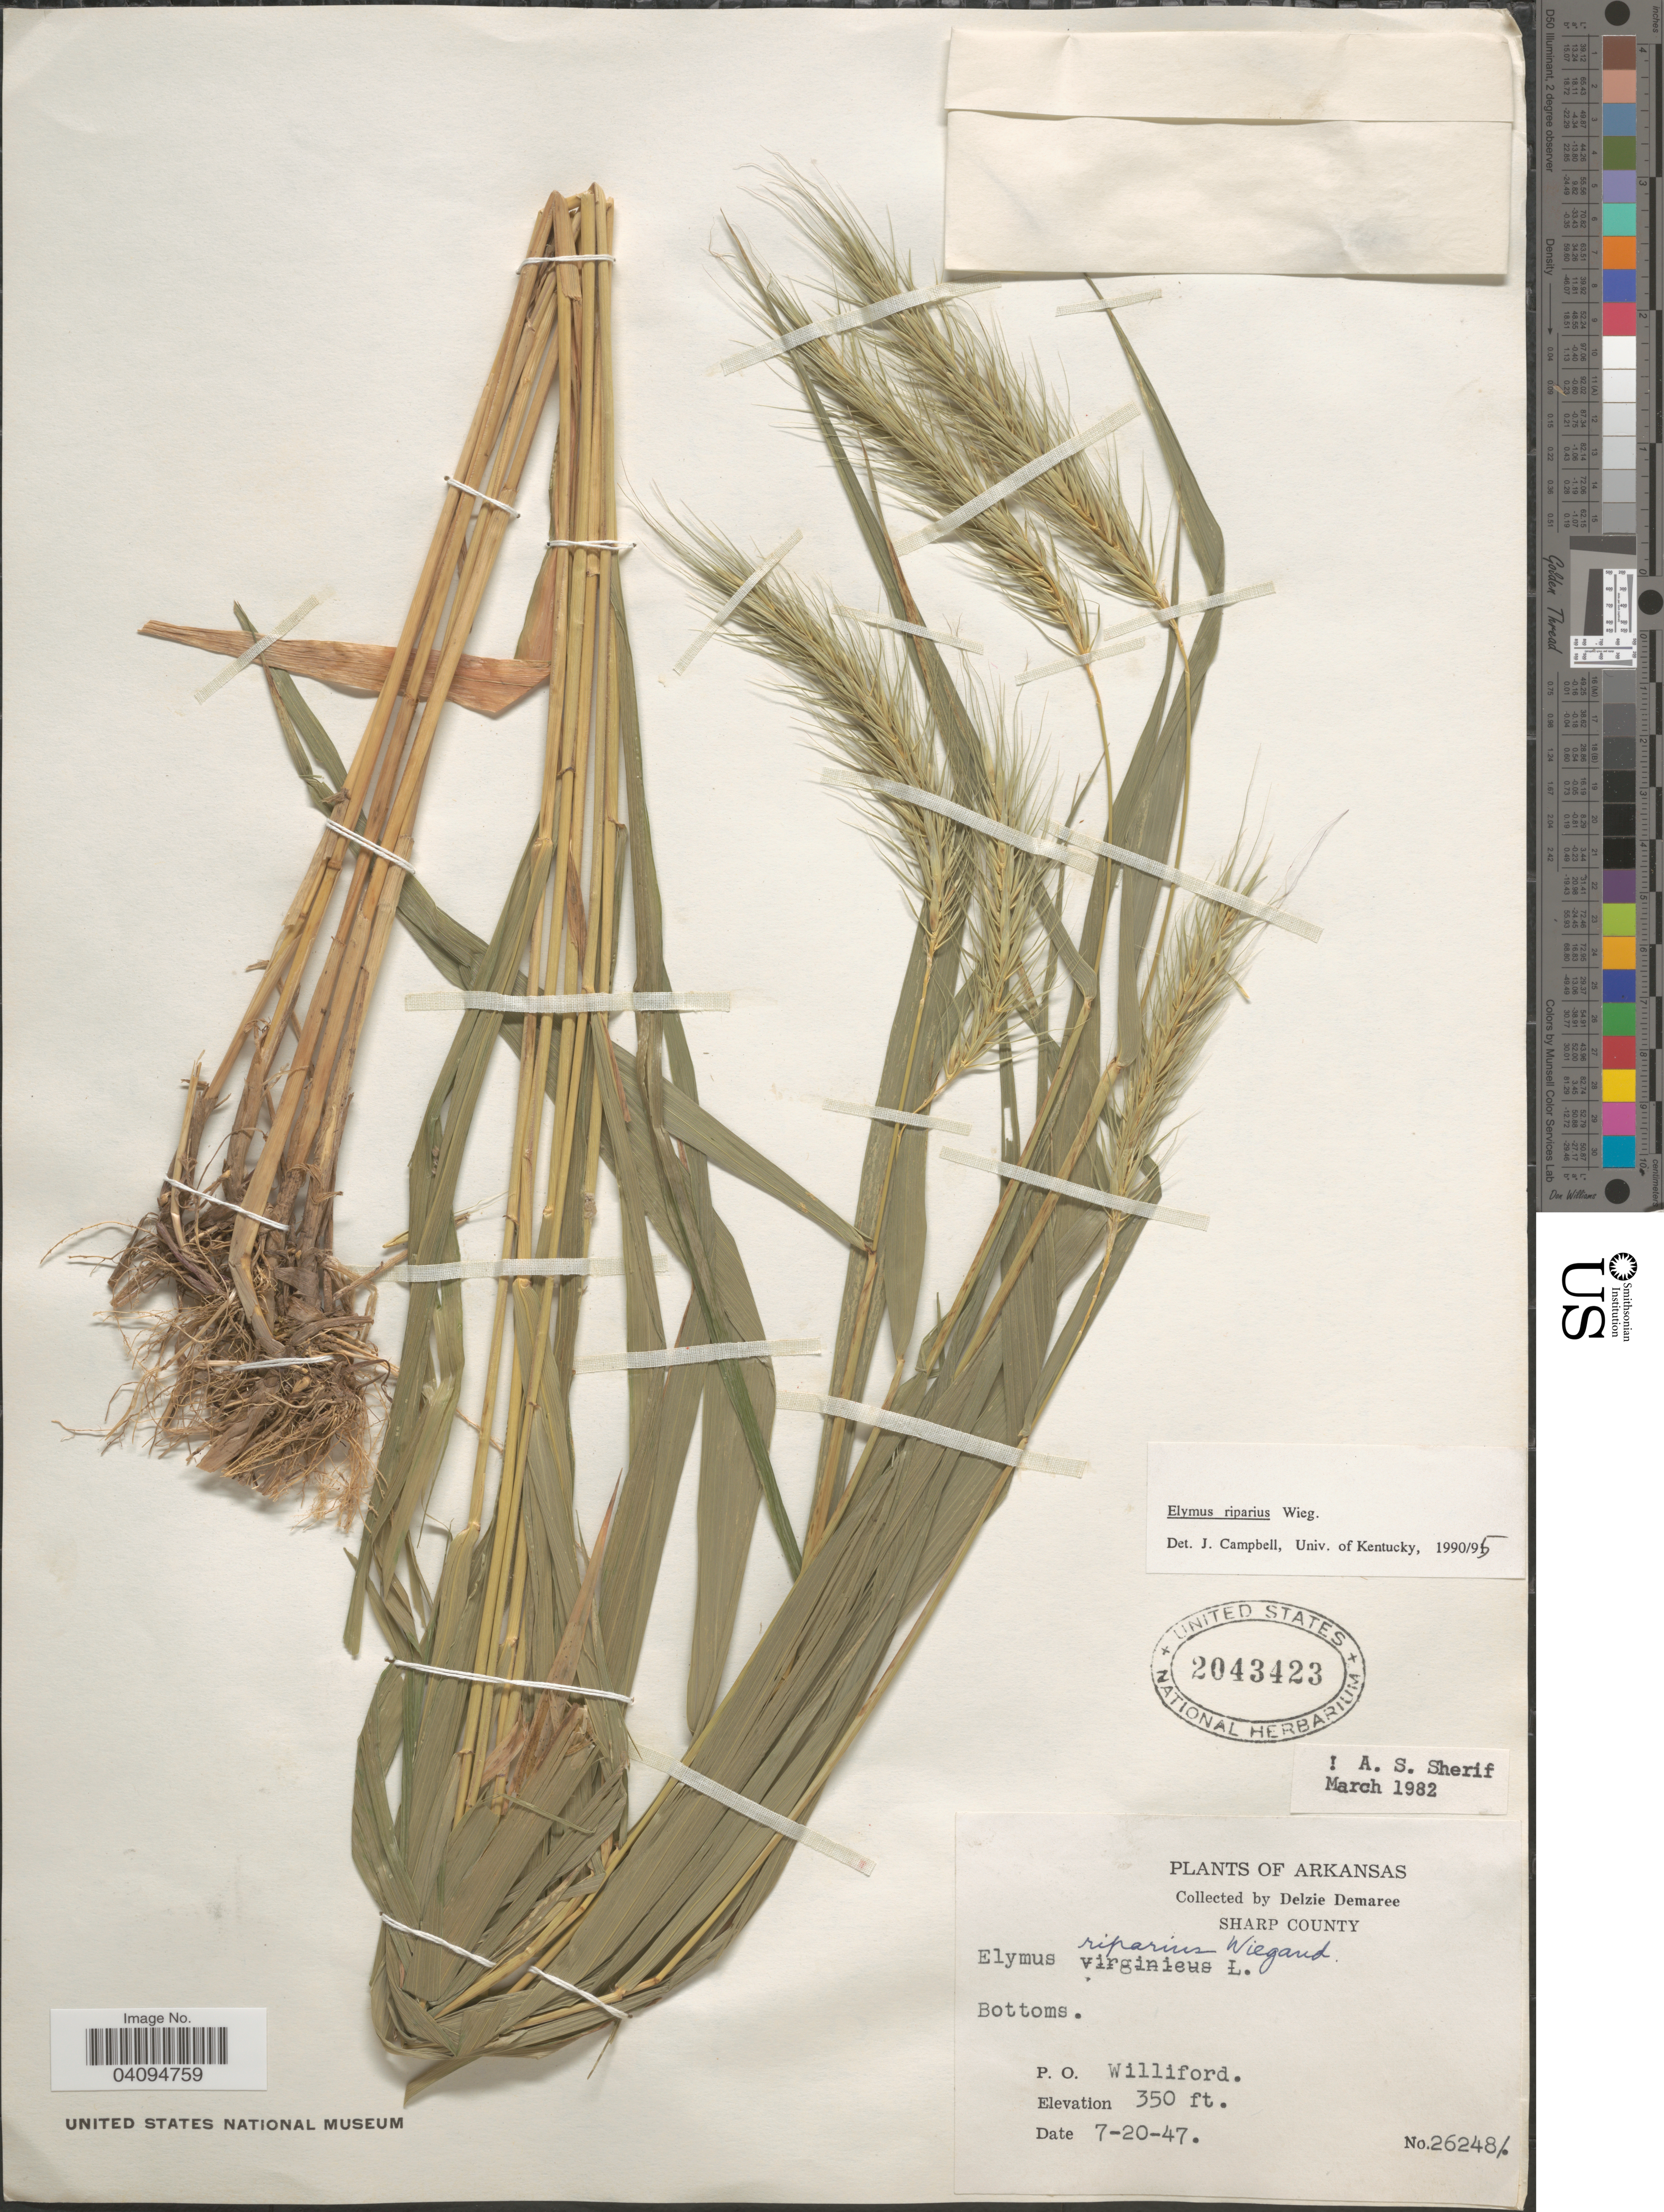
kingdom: Plantae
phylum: Tracheophyta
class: Liliopsida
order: Poales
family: Poaceae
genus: Elymus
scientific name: Elymus riparius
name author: Wiegand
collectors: D. Demaree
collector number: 26248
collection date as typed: Transcribed d/m/y: 20/7/47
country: United States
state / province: Arkansas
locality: Sharp County. P.O. Williford.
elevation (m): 107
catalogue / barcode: US 2043423